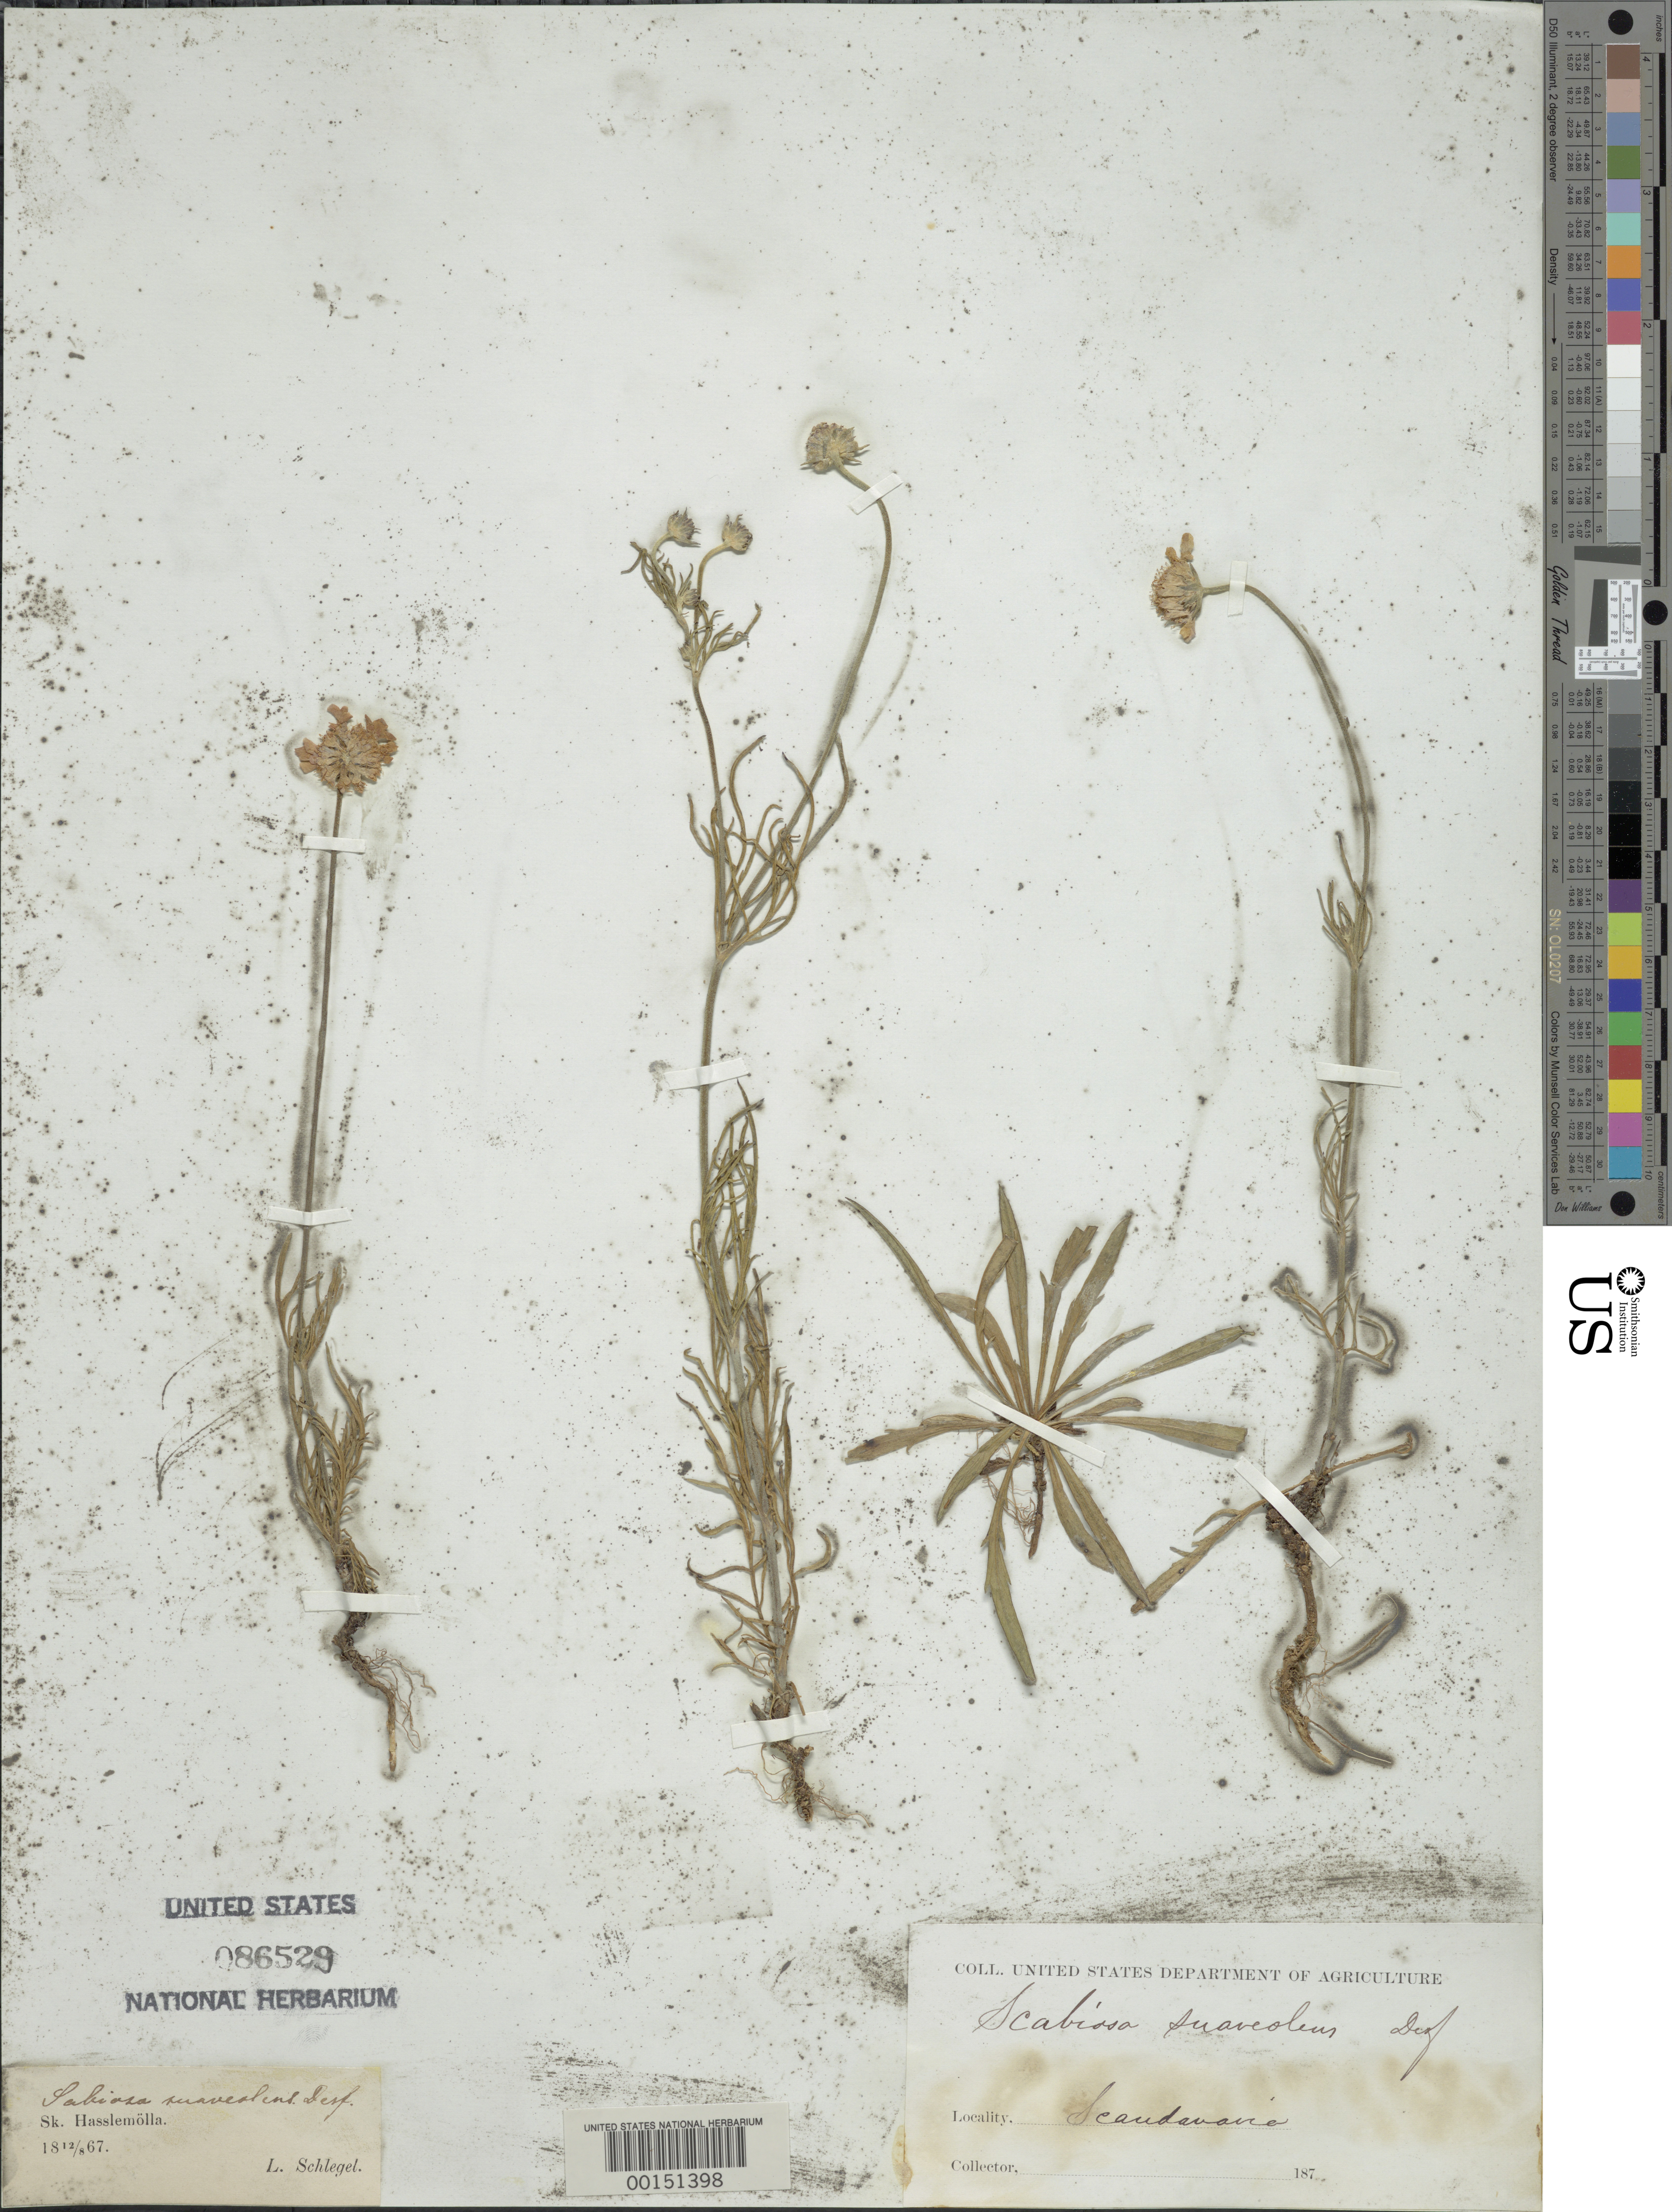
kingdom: Plantae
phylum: Tracheophyta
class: Magnoliopsida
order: Dipsacales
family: Caprifoliaceae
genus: Scabiosa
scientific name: Scabiosa suaveoleus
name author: Desf.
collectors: L. Schlegel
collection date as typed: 12 Aug 1867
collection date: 1867-08-12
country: Sweden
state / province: Skåne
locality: Hasslemölla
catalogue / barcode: US 86529